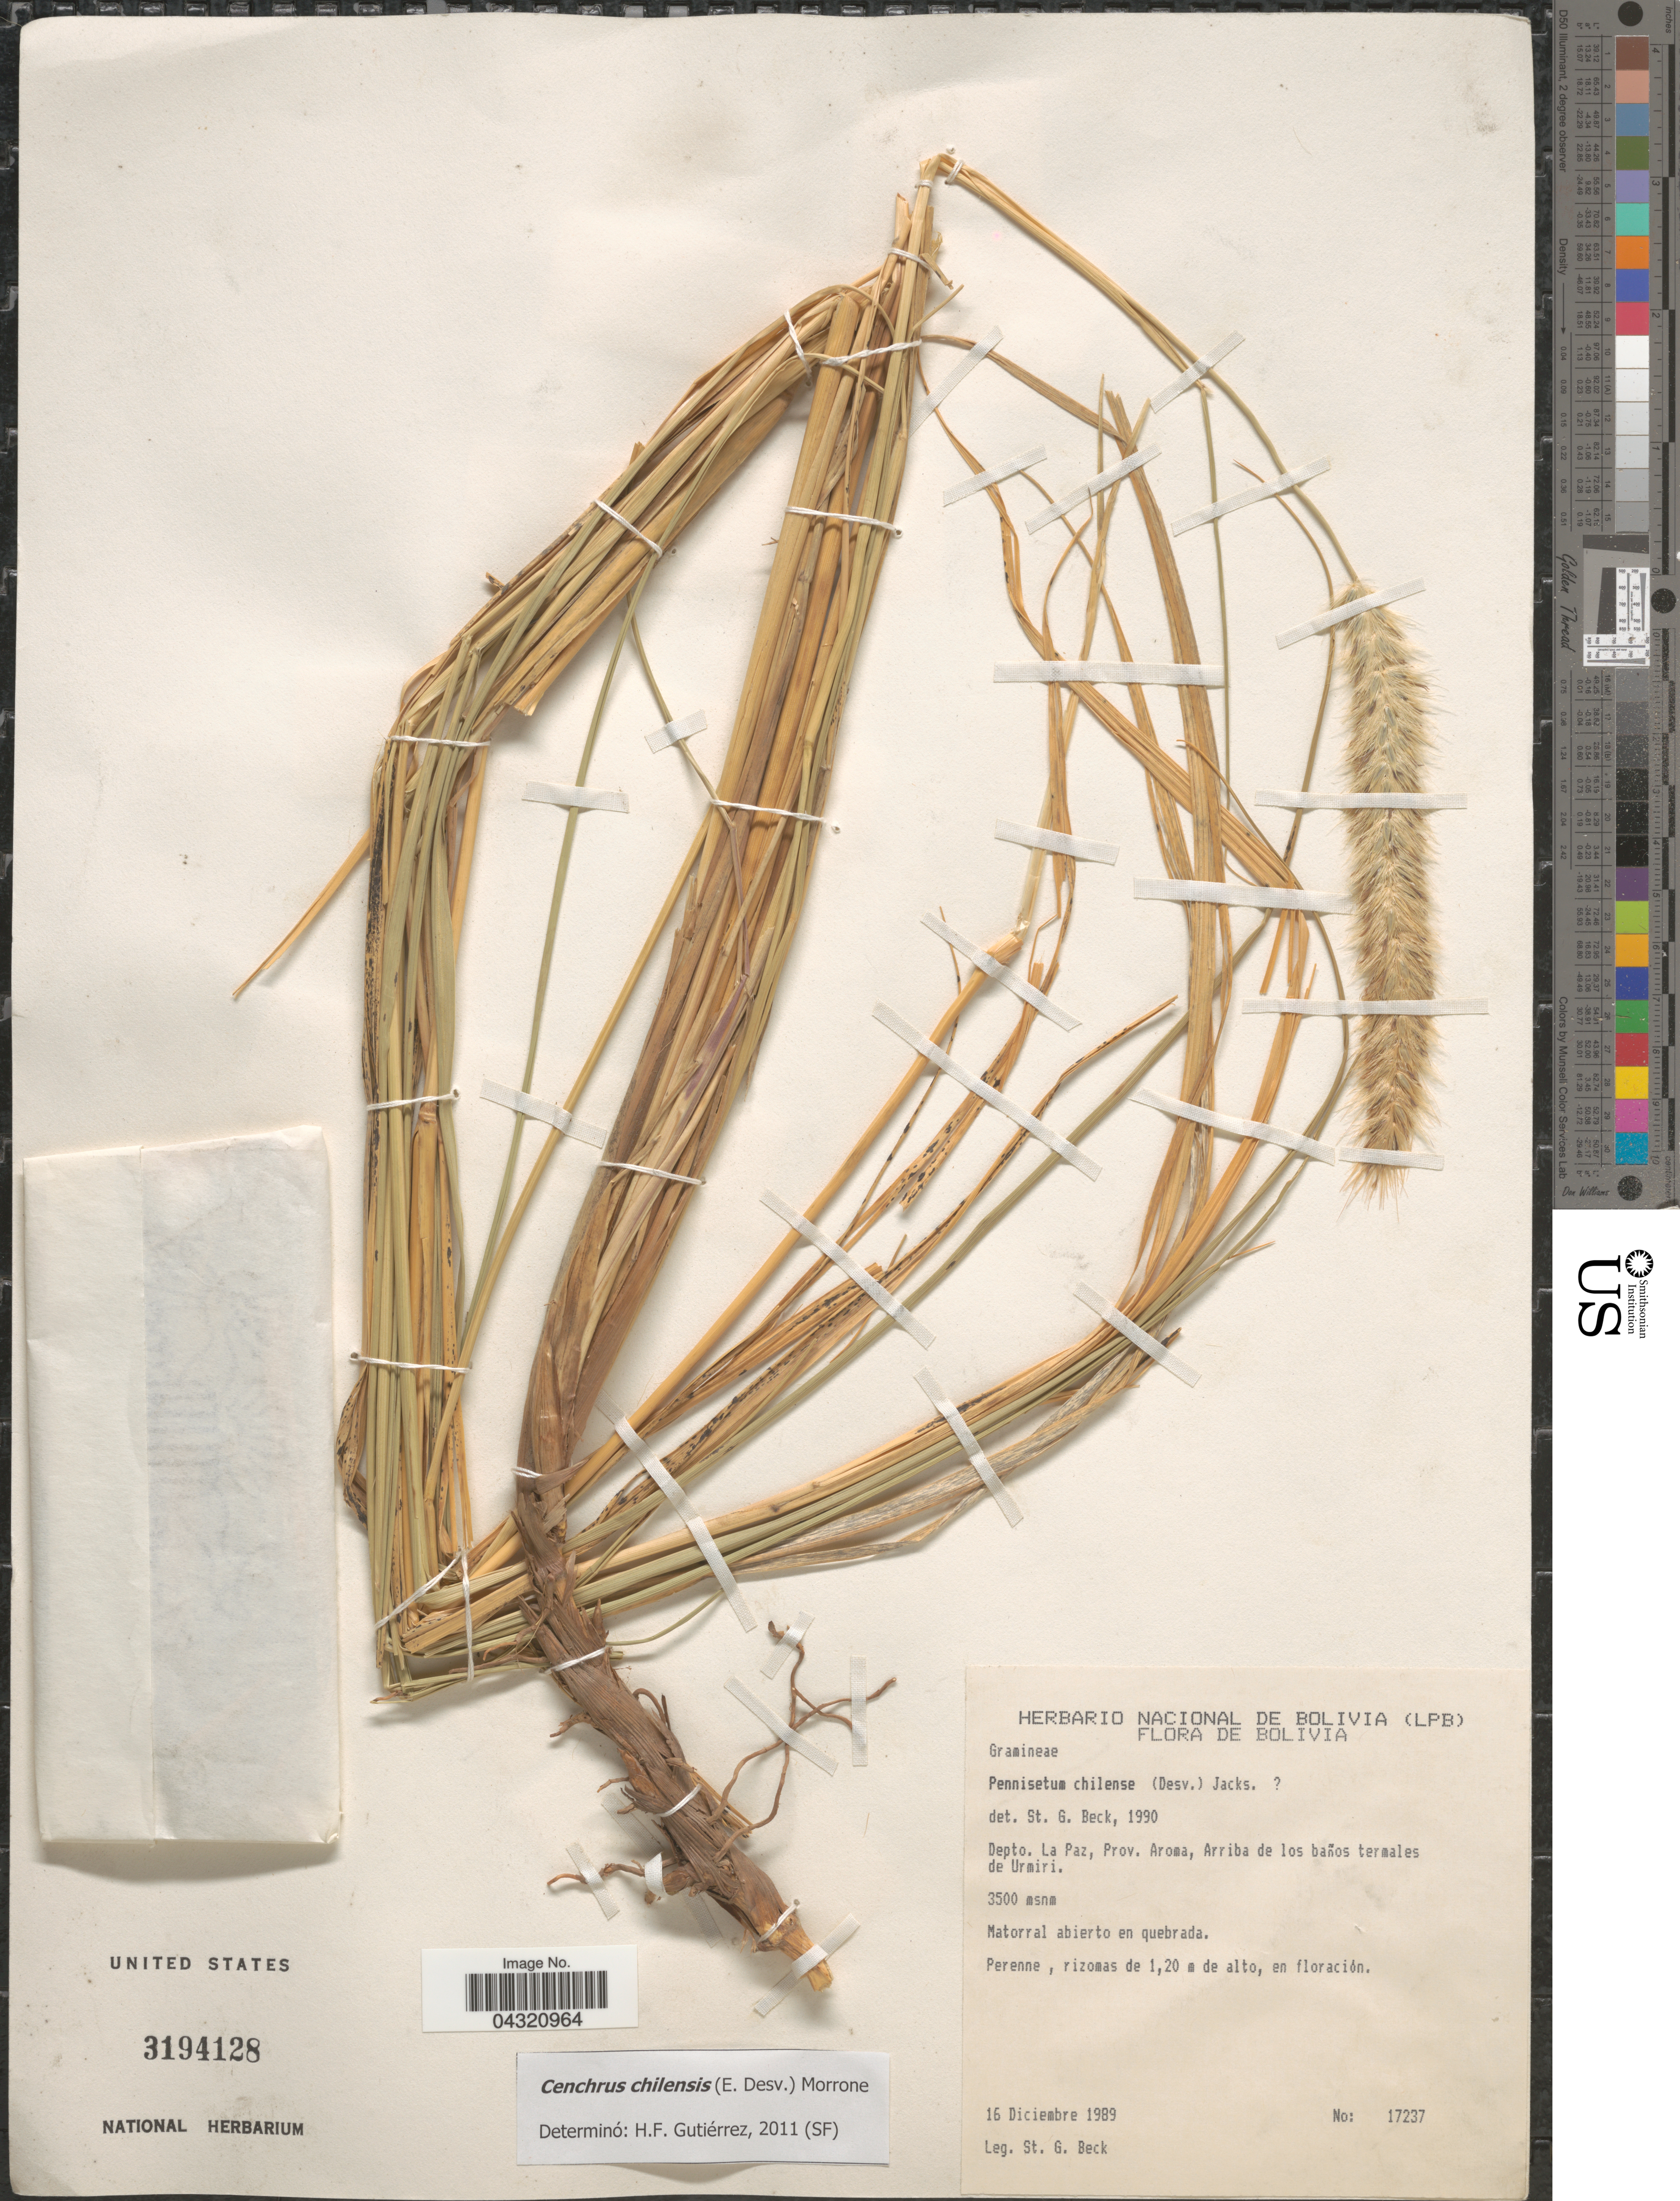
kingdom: Plantae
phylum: Tracheophyta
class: Liliopsida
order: Poales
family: Poaceae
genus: Cenchrus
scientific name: Cenchrus chilensis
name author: (É. Desv.) Morrone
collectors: S. G. Beck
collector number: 17237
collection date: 1989-12-16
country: Bolivia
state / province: La Paz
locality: Depto. La Paz, Prov. Aroma, Arriba de los baños termales de Urmiri.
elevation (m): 3500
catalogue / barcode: US 3194128